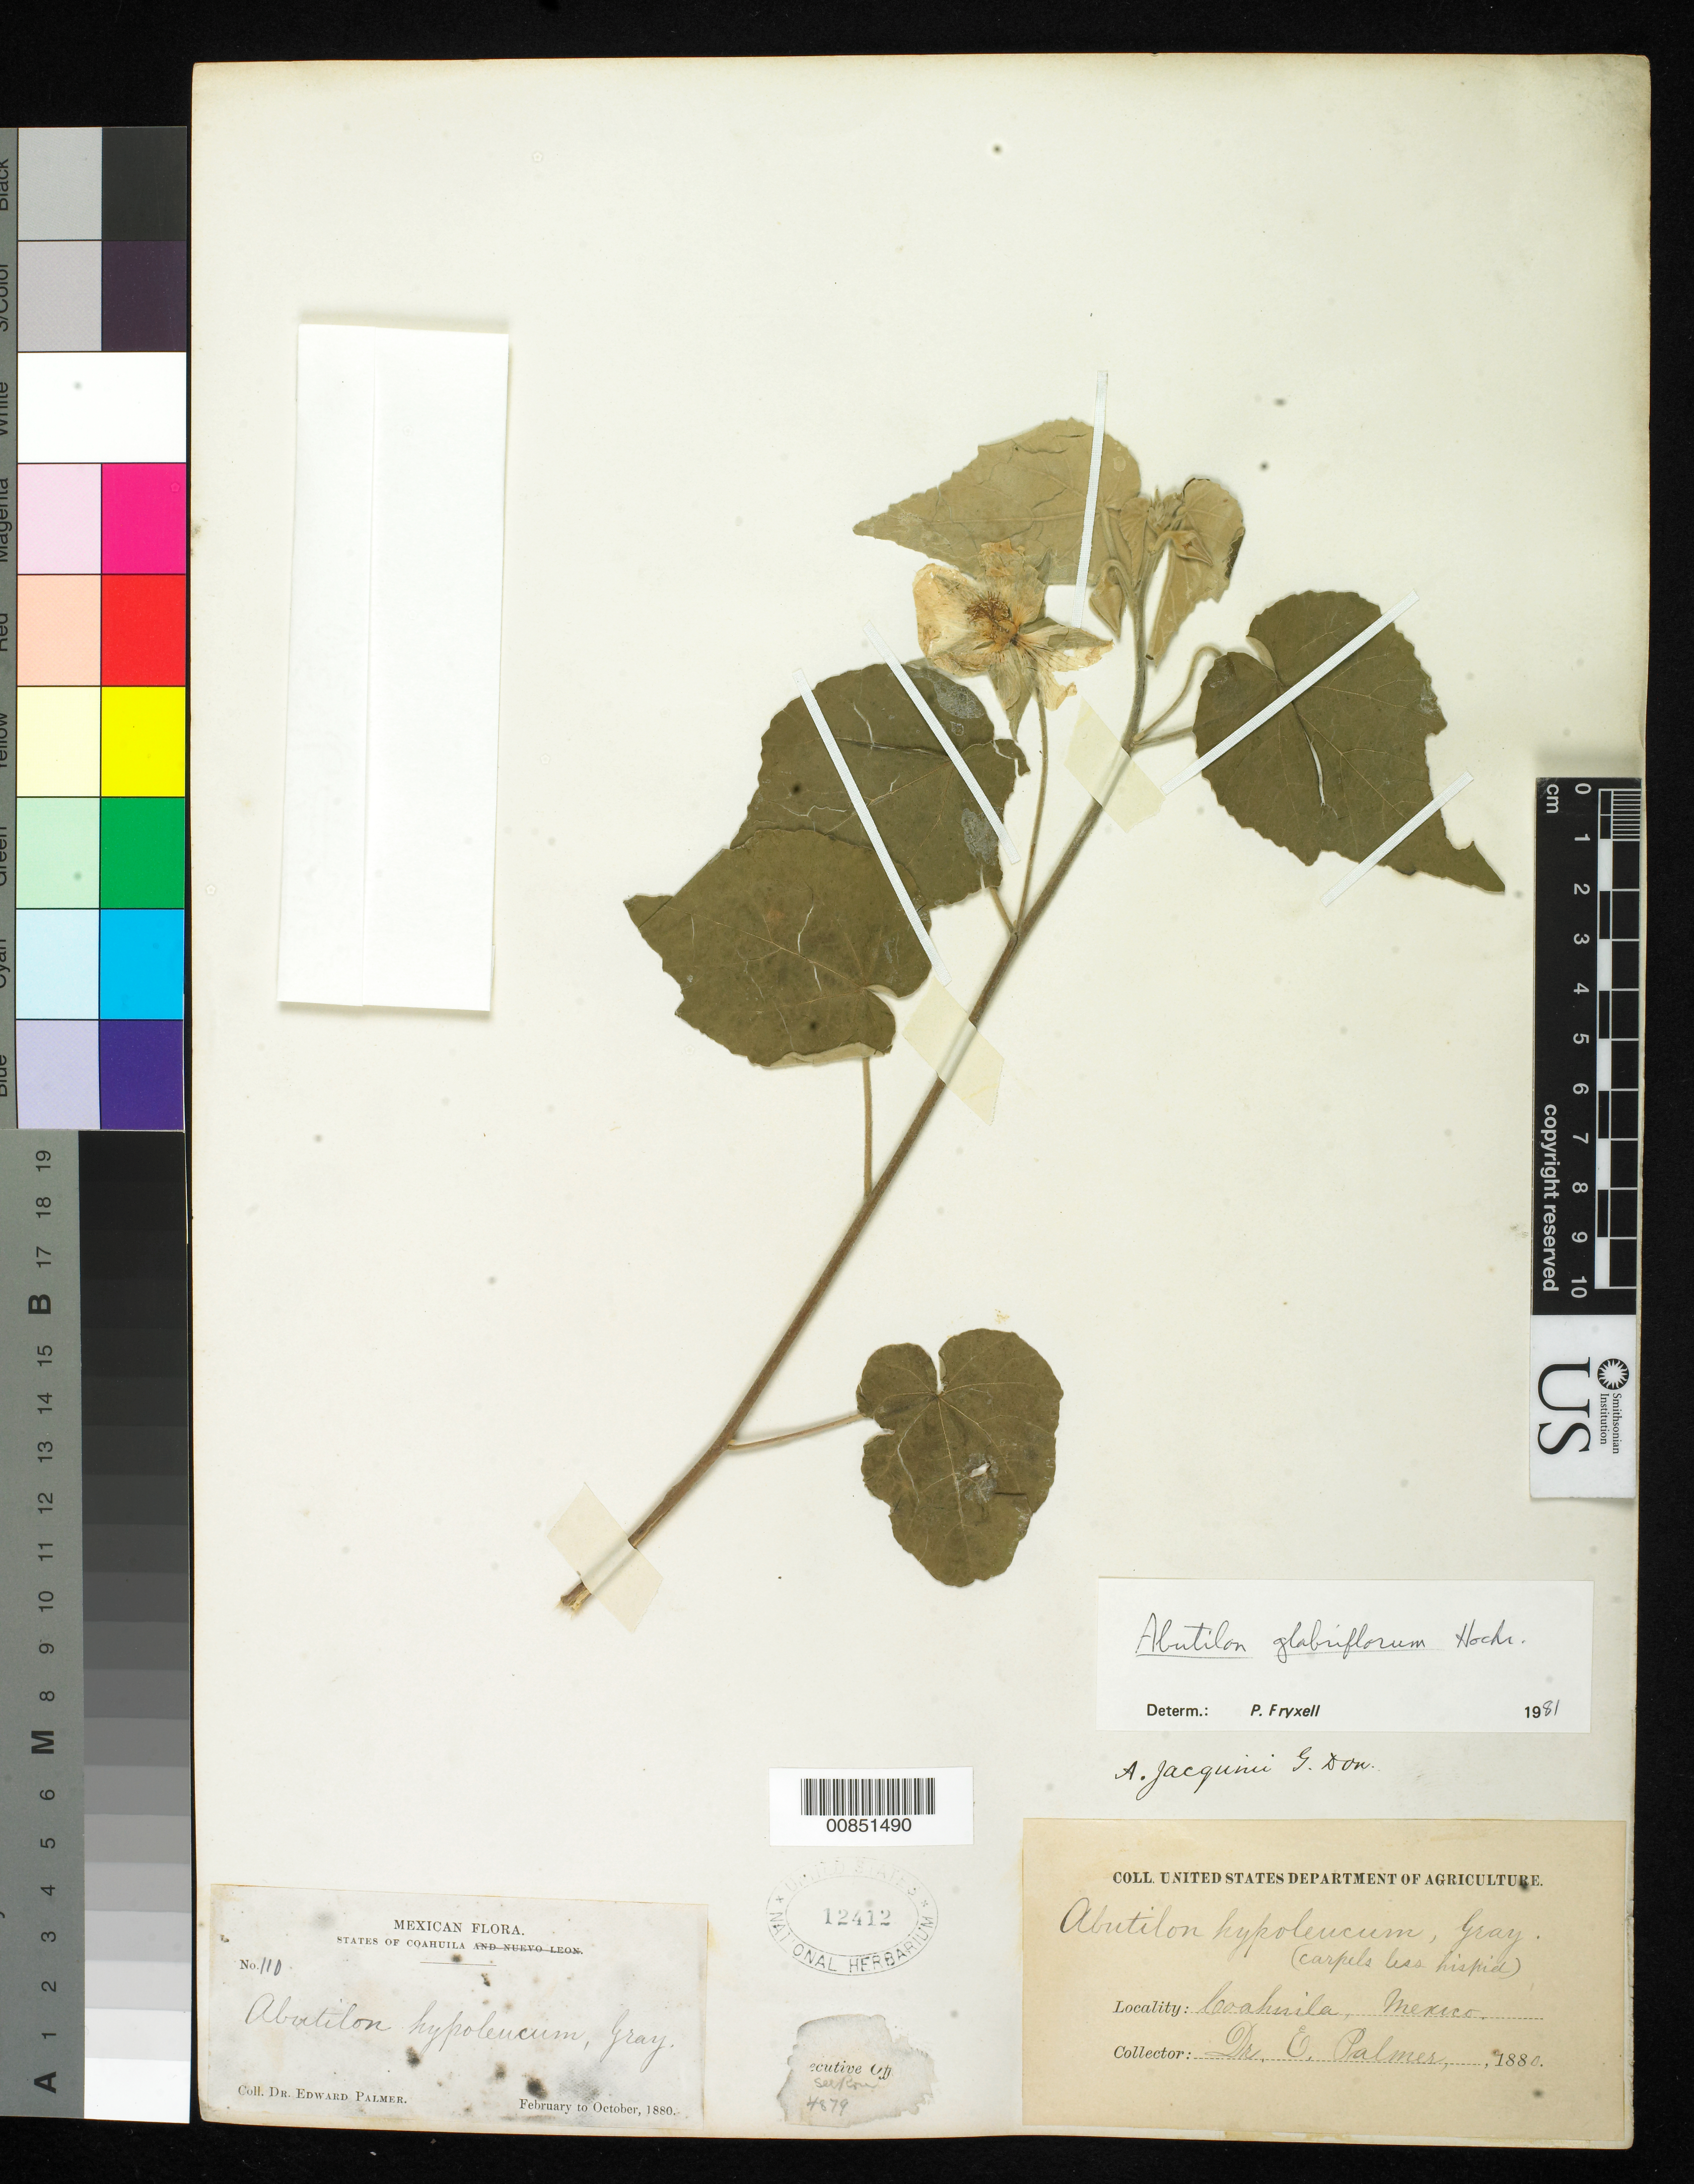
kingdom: Plantae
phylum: Tracheophyta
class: Magnoliopsida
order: Malvales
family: Malvaceae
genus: Abutilon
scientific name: Abutilon glabriflorum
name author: Hochr.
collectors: E. Palmer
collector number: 110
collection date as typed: Feb 1880 to -- Oct 1880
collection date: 1880-02/1880-10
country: Mexico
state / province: Coahuila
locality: Coahuila.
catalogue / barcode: US 12412